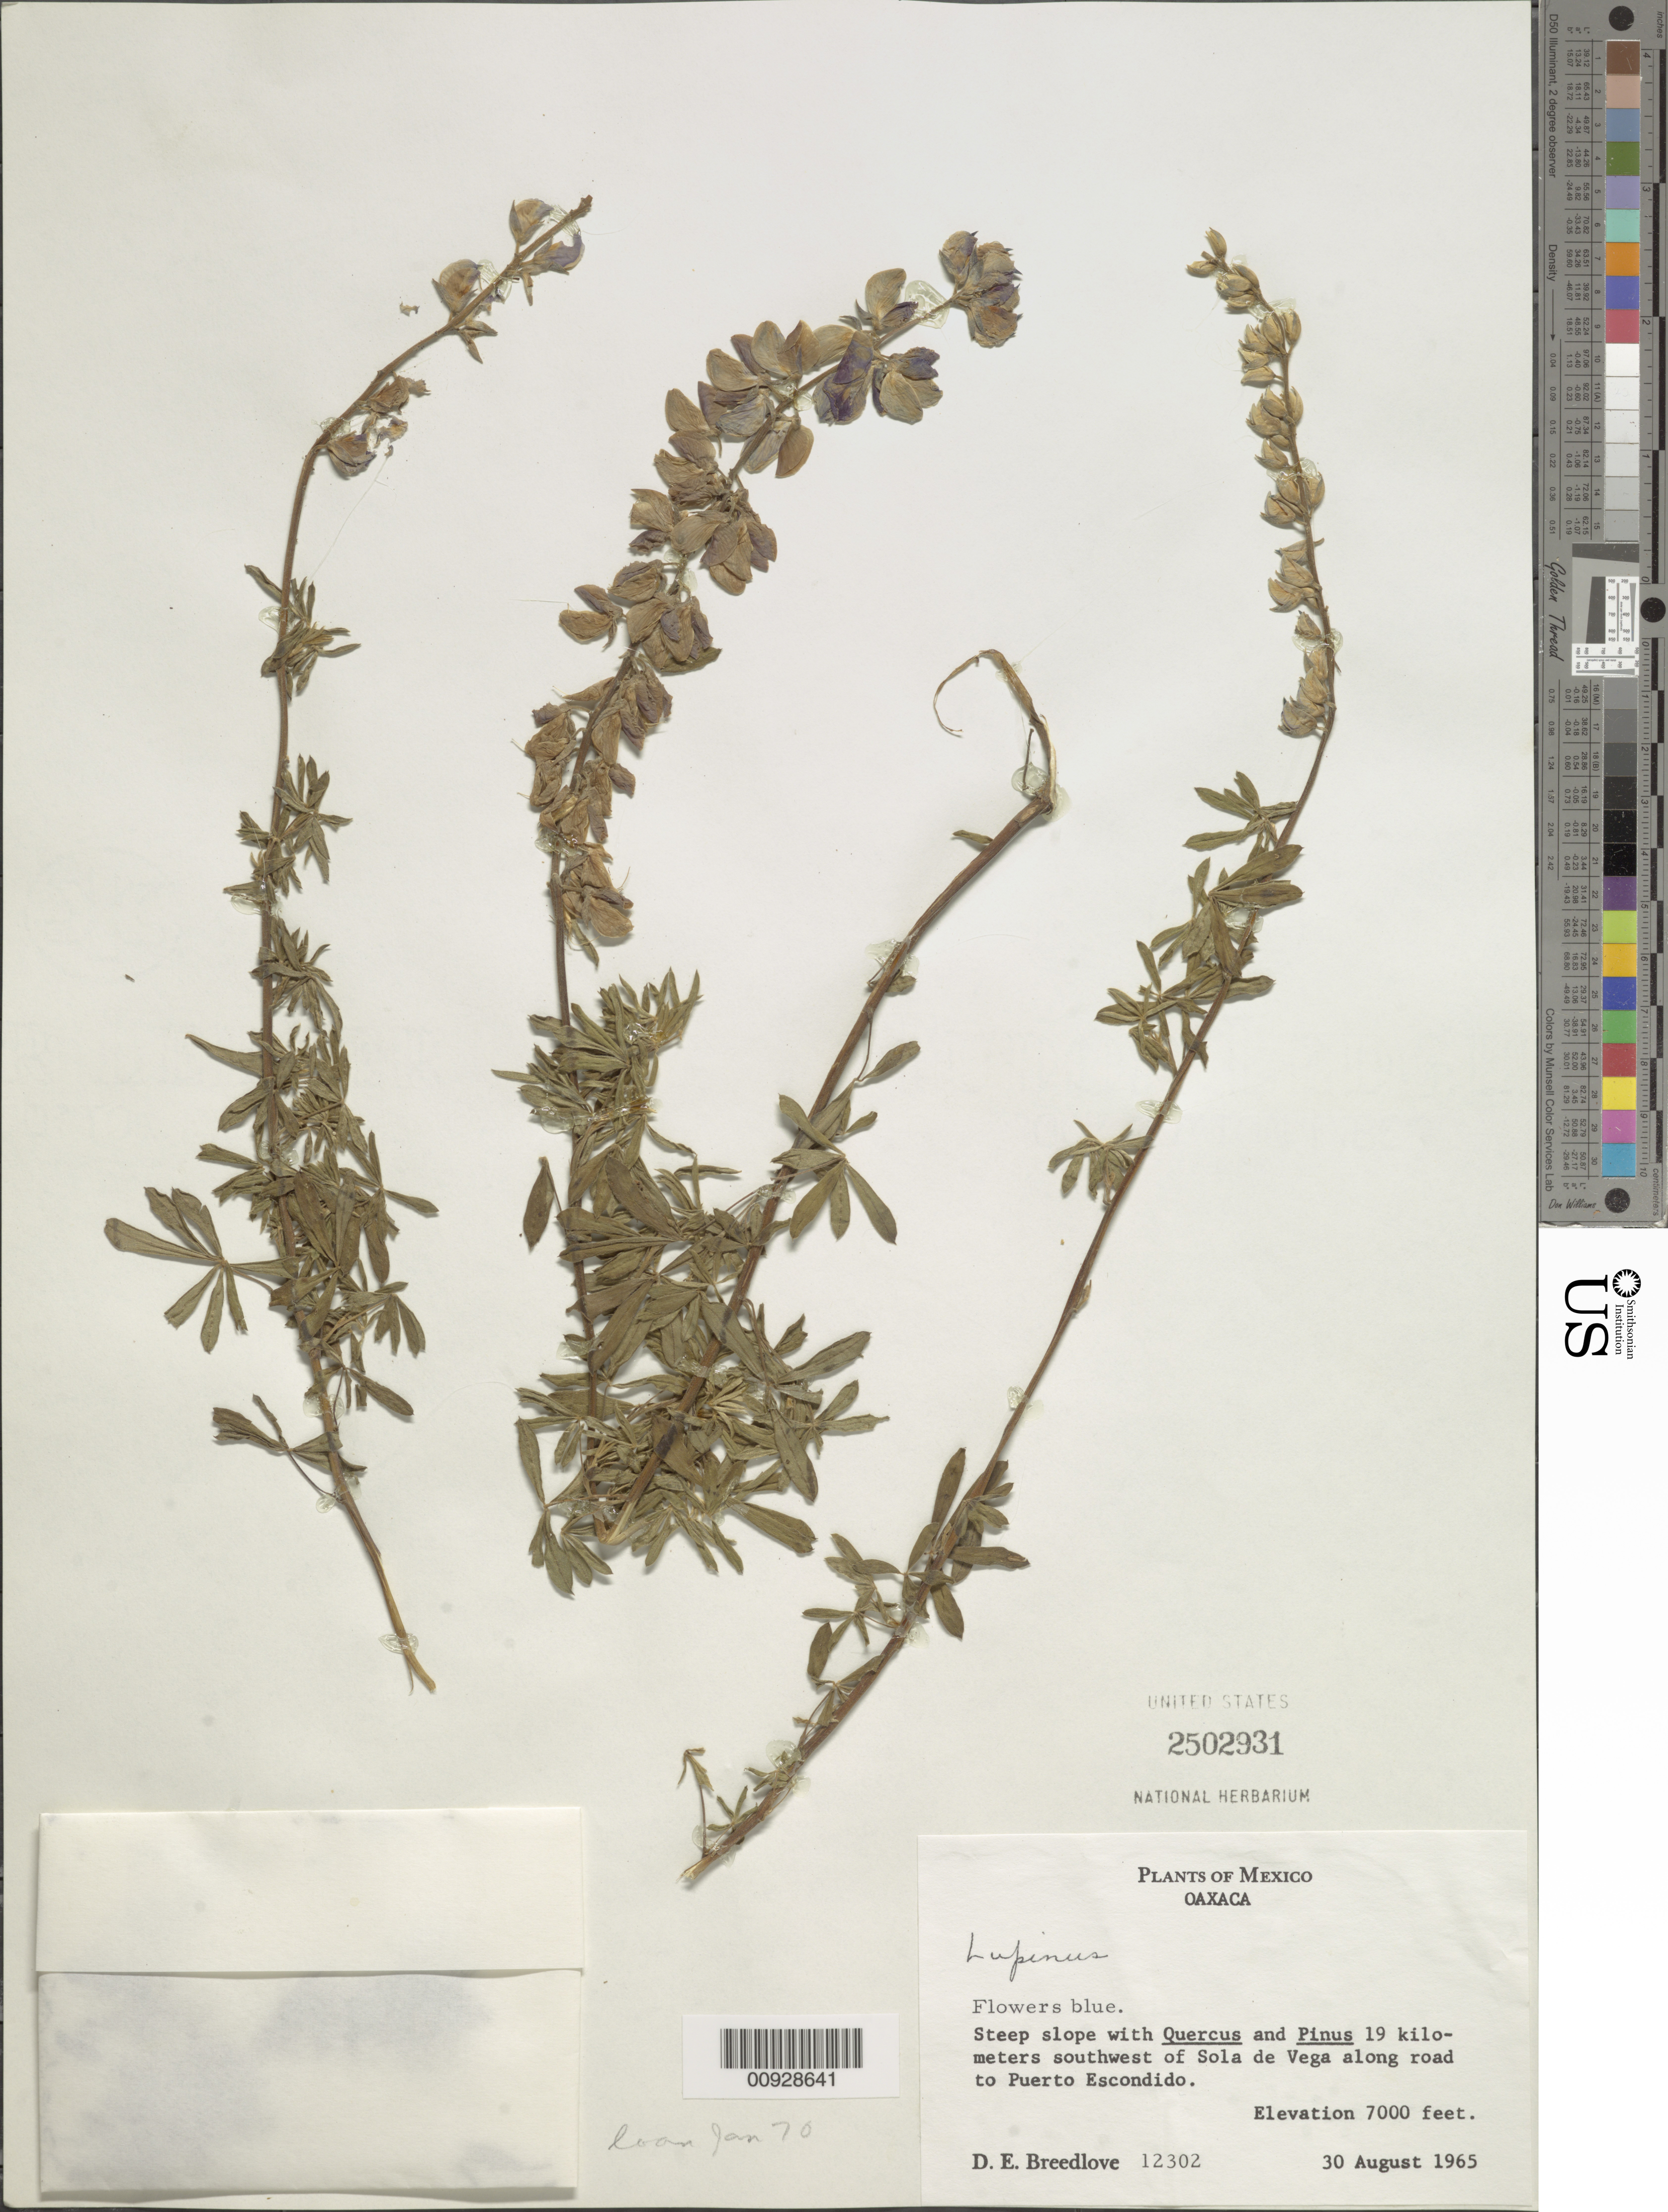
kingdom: Plantae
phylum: Tracheophyta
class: Magnoliopsida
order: Fabales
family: Fabaceae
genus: Lupinus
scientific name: Lupinus sp.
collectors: D. E. Breedlove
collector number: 12302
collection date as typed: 30 Aug 1965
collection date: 1965-08-30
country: Mexico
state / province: Oaxaca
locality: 19 kilometers southwest of Sola de Vega along road to Puerto Escondido.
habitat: Steep slope with Quercus and Pinus.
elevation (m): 2134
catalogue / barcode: US 2502931